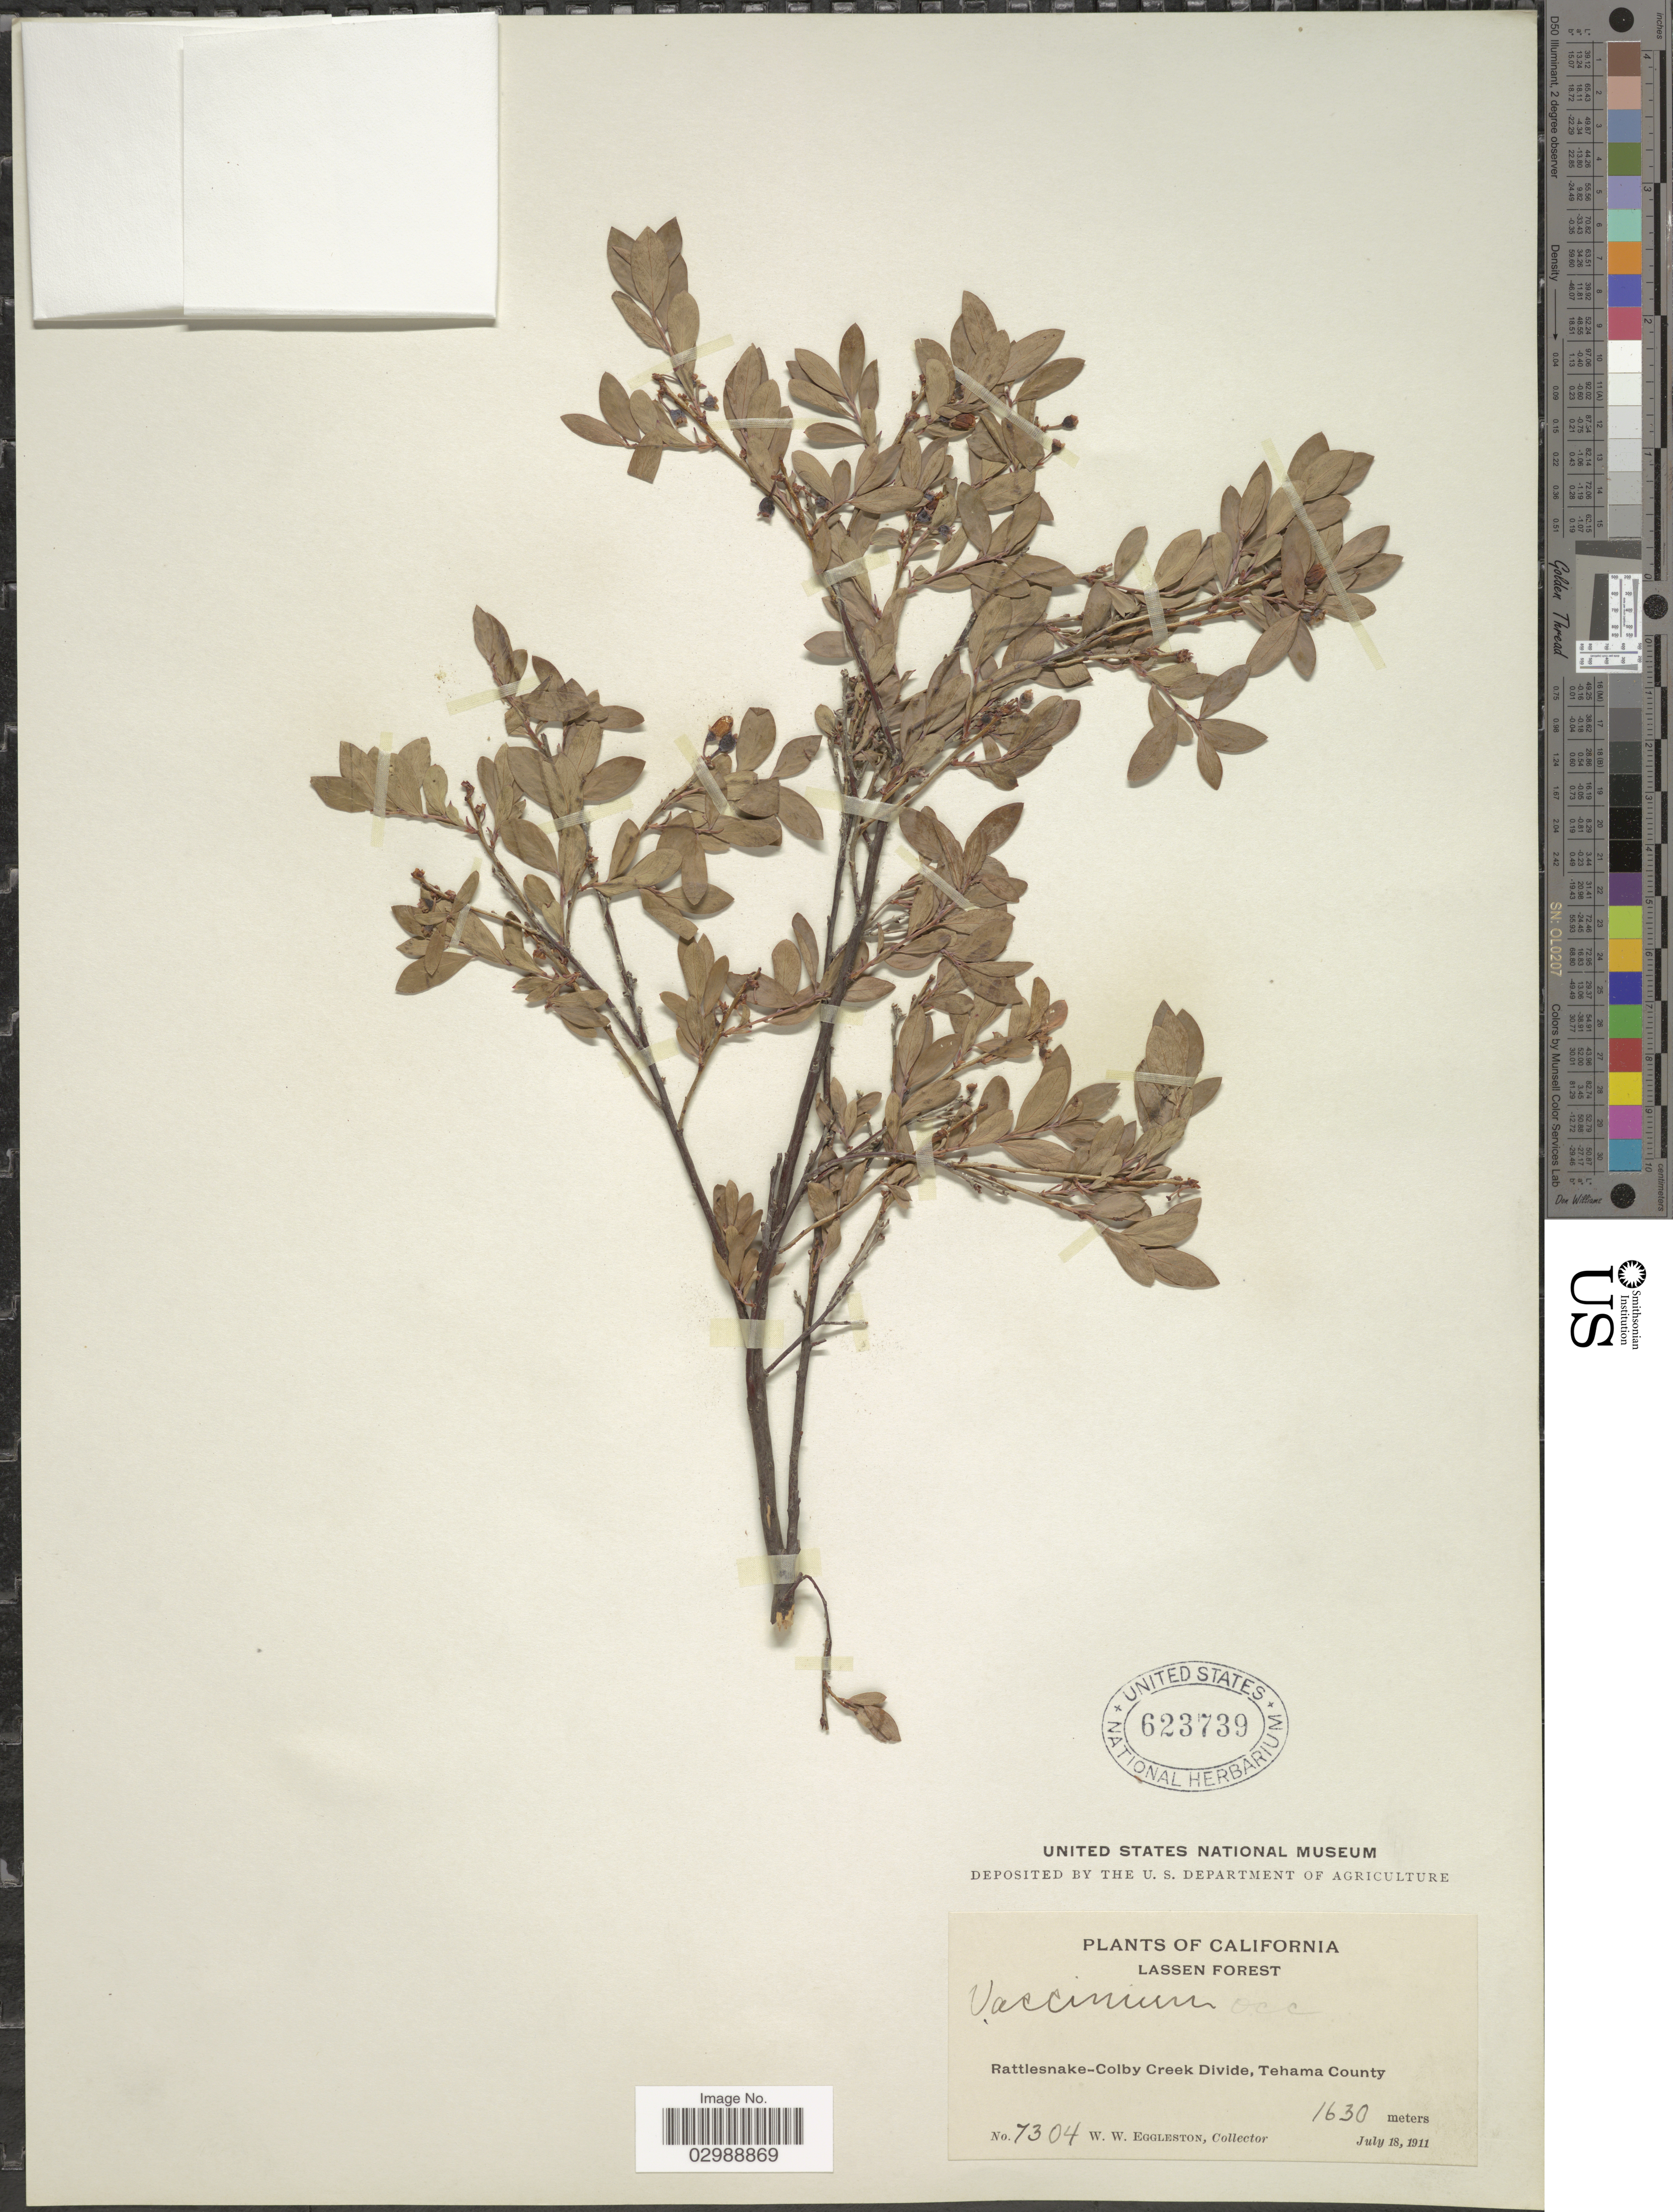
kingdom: Plantae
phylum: Tracheophyta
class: Magnoliopsida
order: Ericales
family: Ericaceae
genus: Vaccinium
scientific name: Vaccinium occidentale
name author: A. Gray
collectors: W. W. Eggleston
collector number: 7304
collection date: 1911-07-18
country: United States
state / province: California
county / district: Tehama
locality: Lassen Forest. Rattlesnake-Colby Creek Divide, Tehama County.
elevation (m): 1630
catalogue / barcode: US 623739